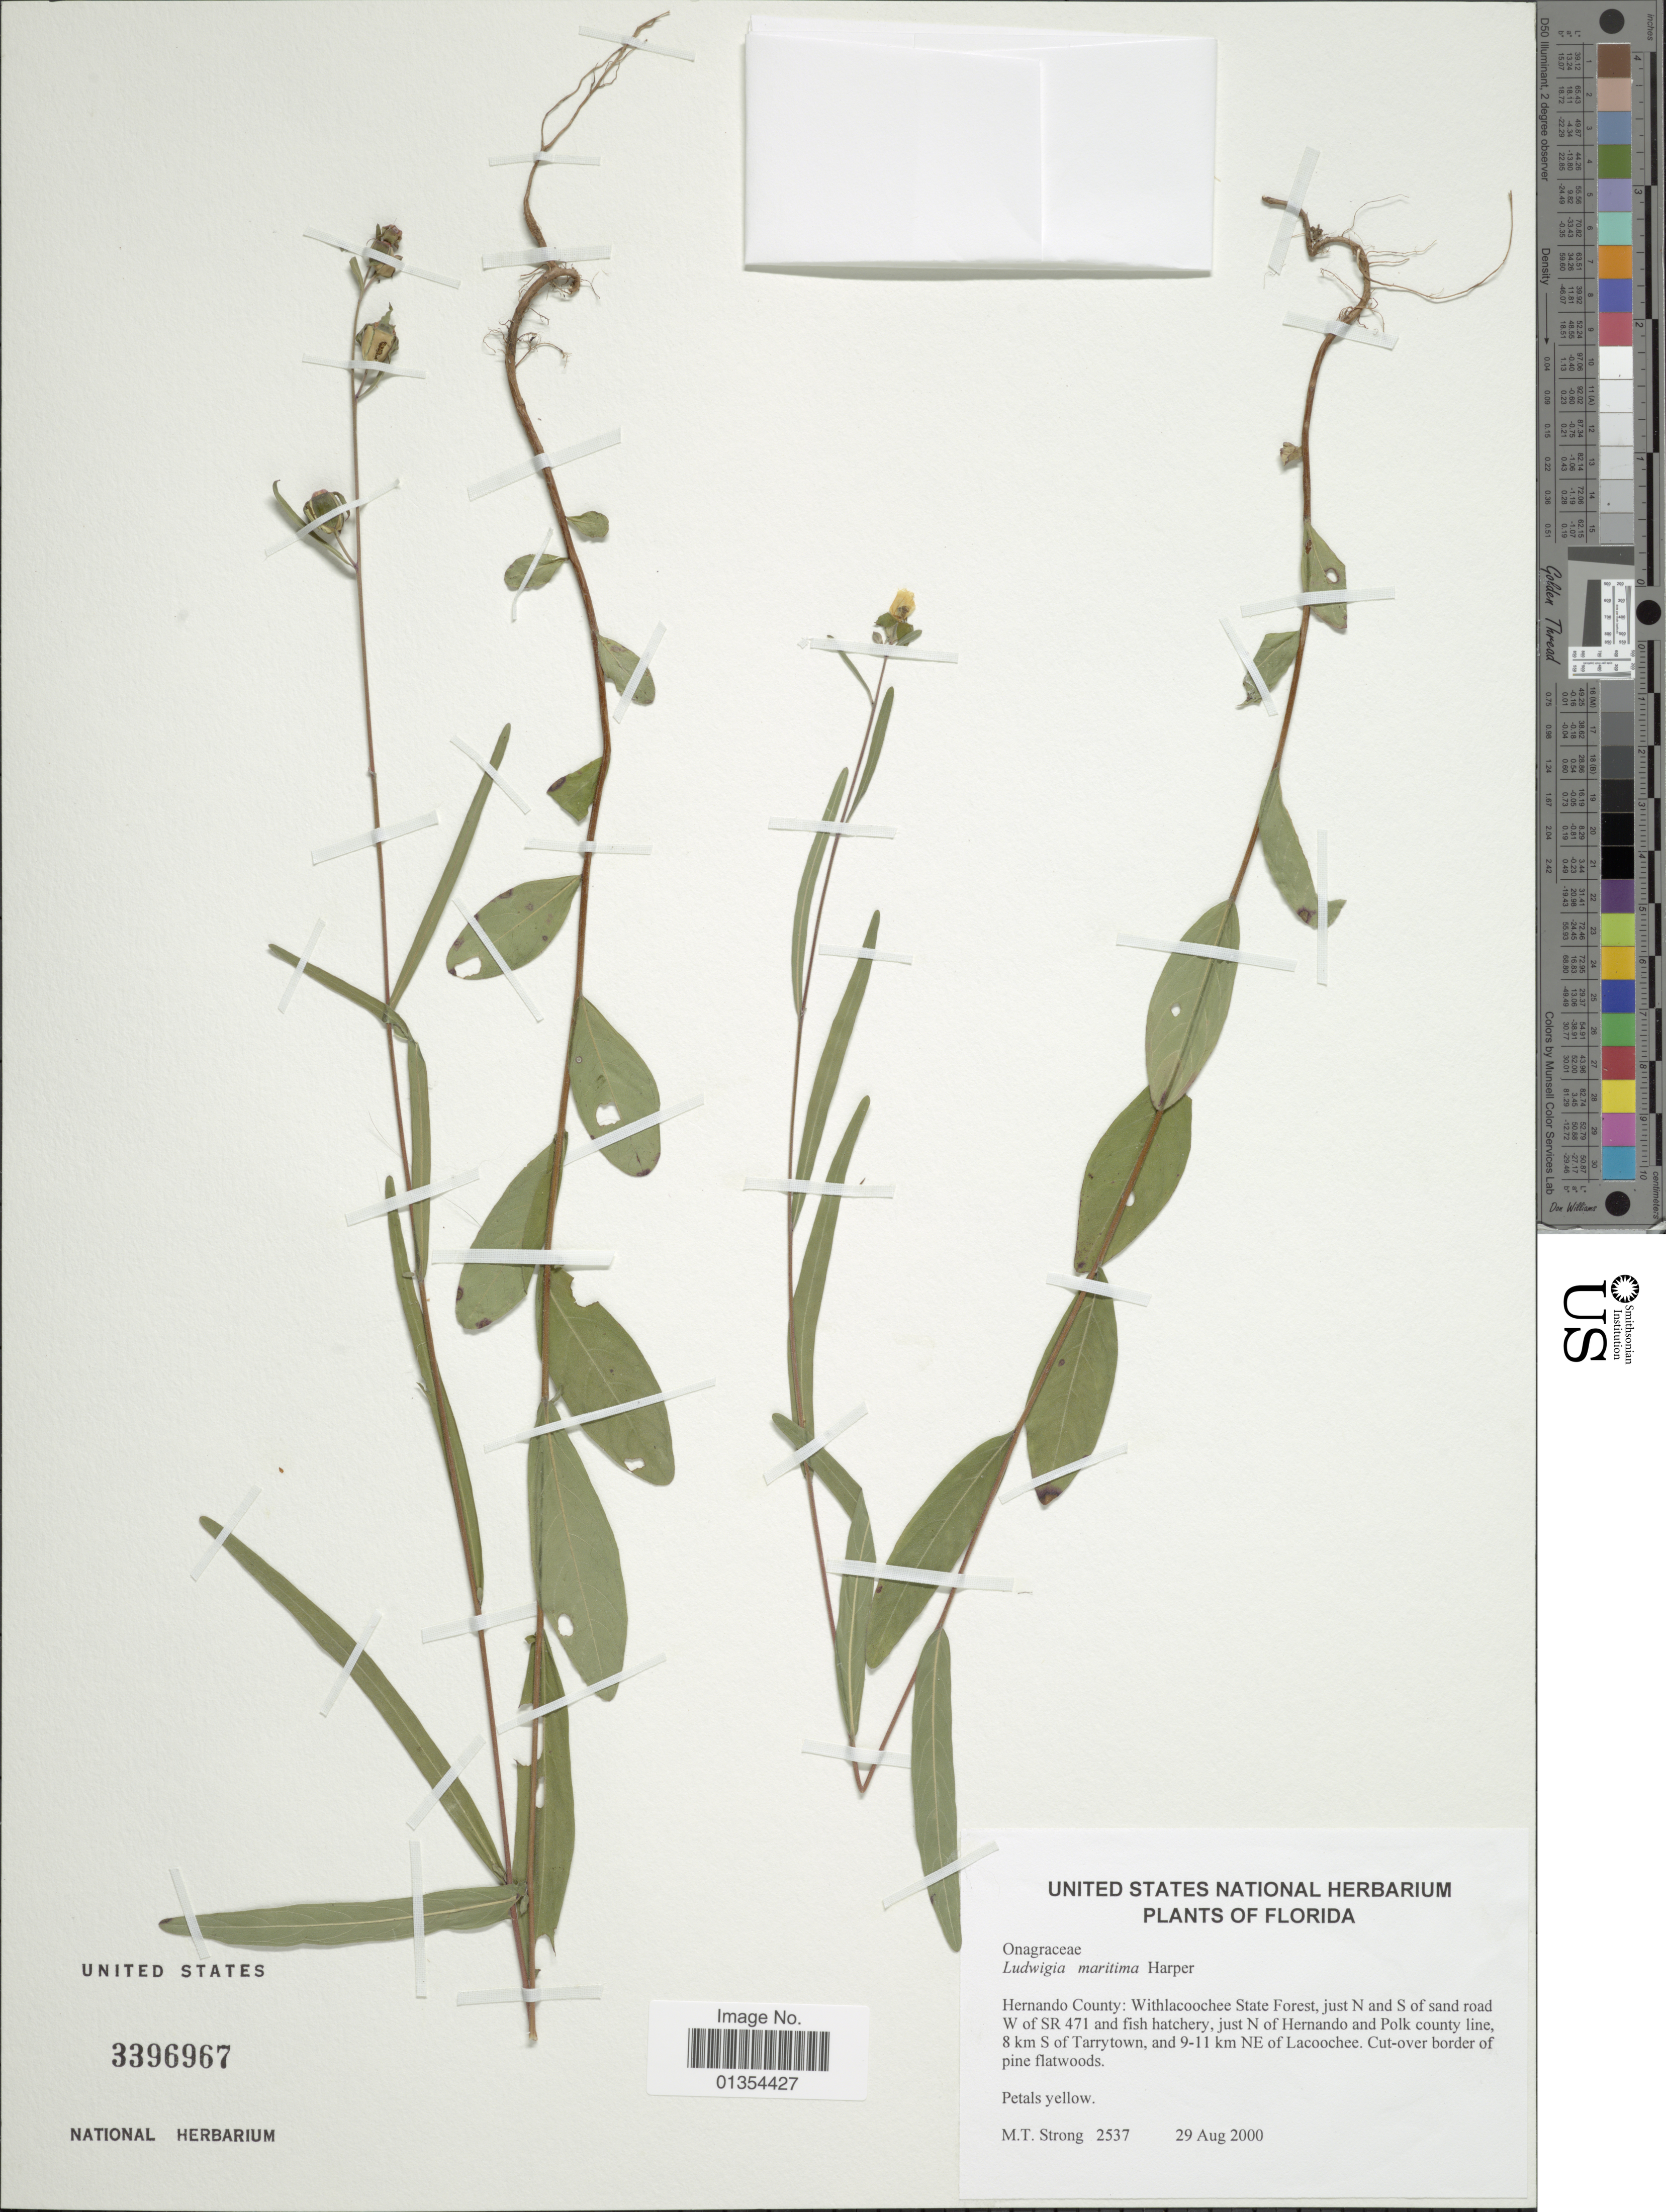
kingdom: Plantae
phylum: Tracheophyta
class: Magnoliopsida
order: Myrtales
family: Onagraceae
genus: Ludwigia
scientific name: Ludwigia maritima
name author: R.M. Harper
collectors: M. T. Strong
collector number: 2537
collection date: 2000-08-29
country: United States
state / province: Florida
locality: Hernando County: Withlacoochee State Forest, just N and S of sand road W of SR 471 and fish hatchery, just N of Hernando and Polk county line, 8 km S of Tarrytown, and 9-11 km NE of Lacoochee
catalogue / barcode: US 3396967